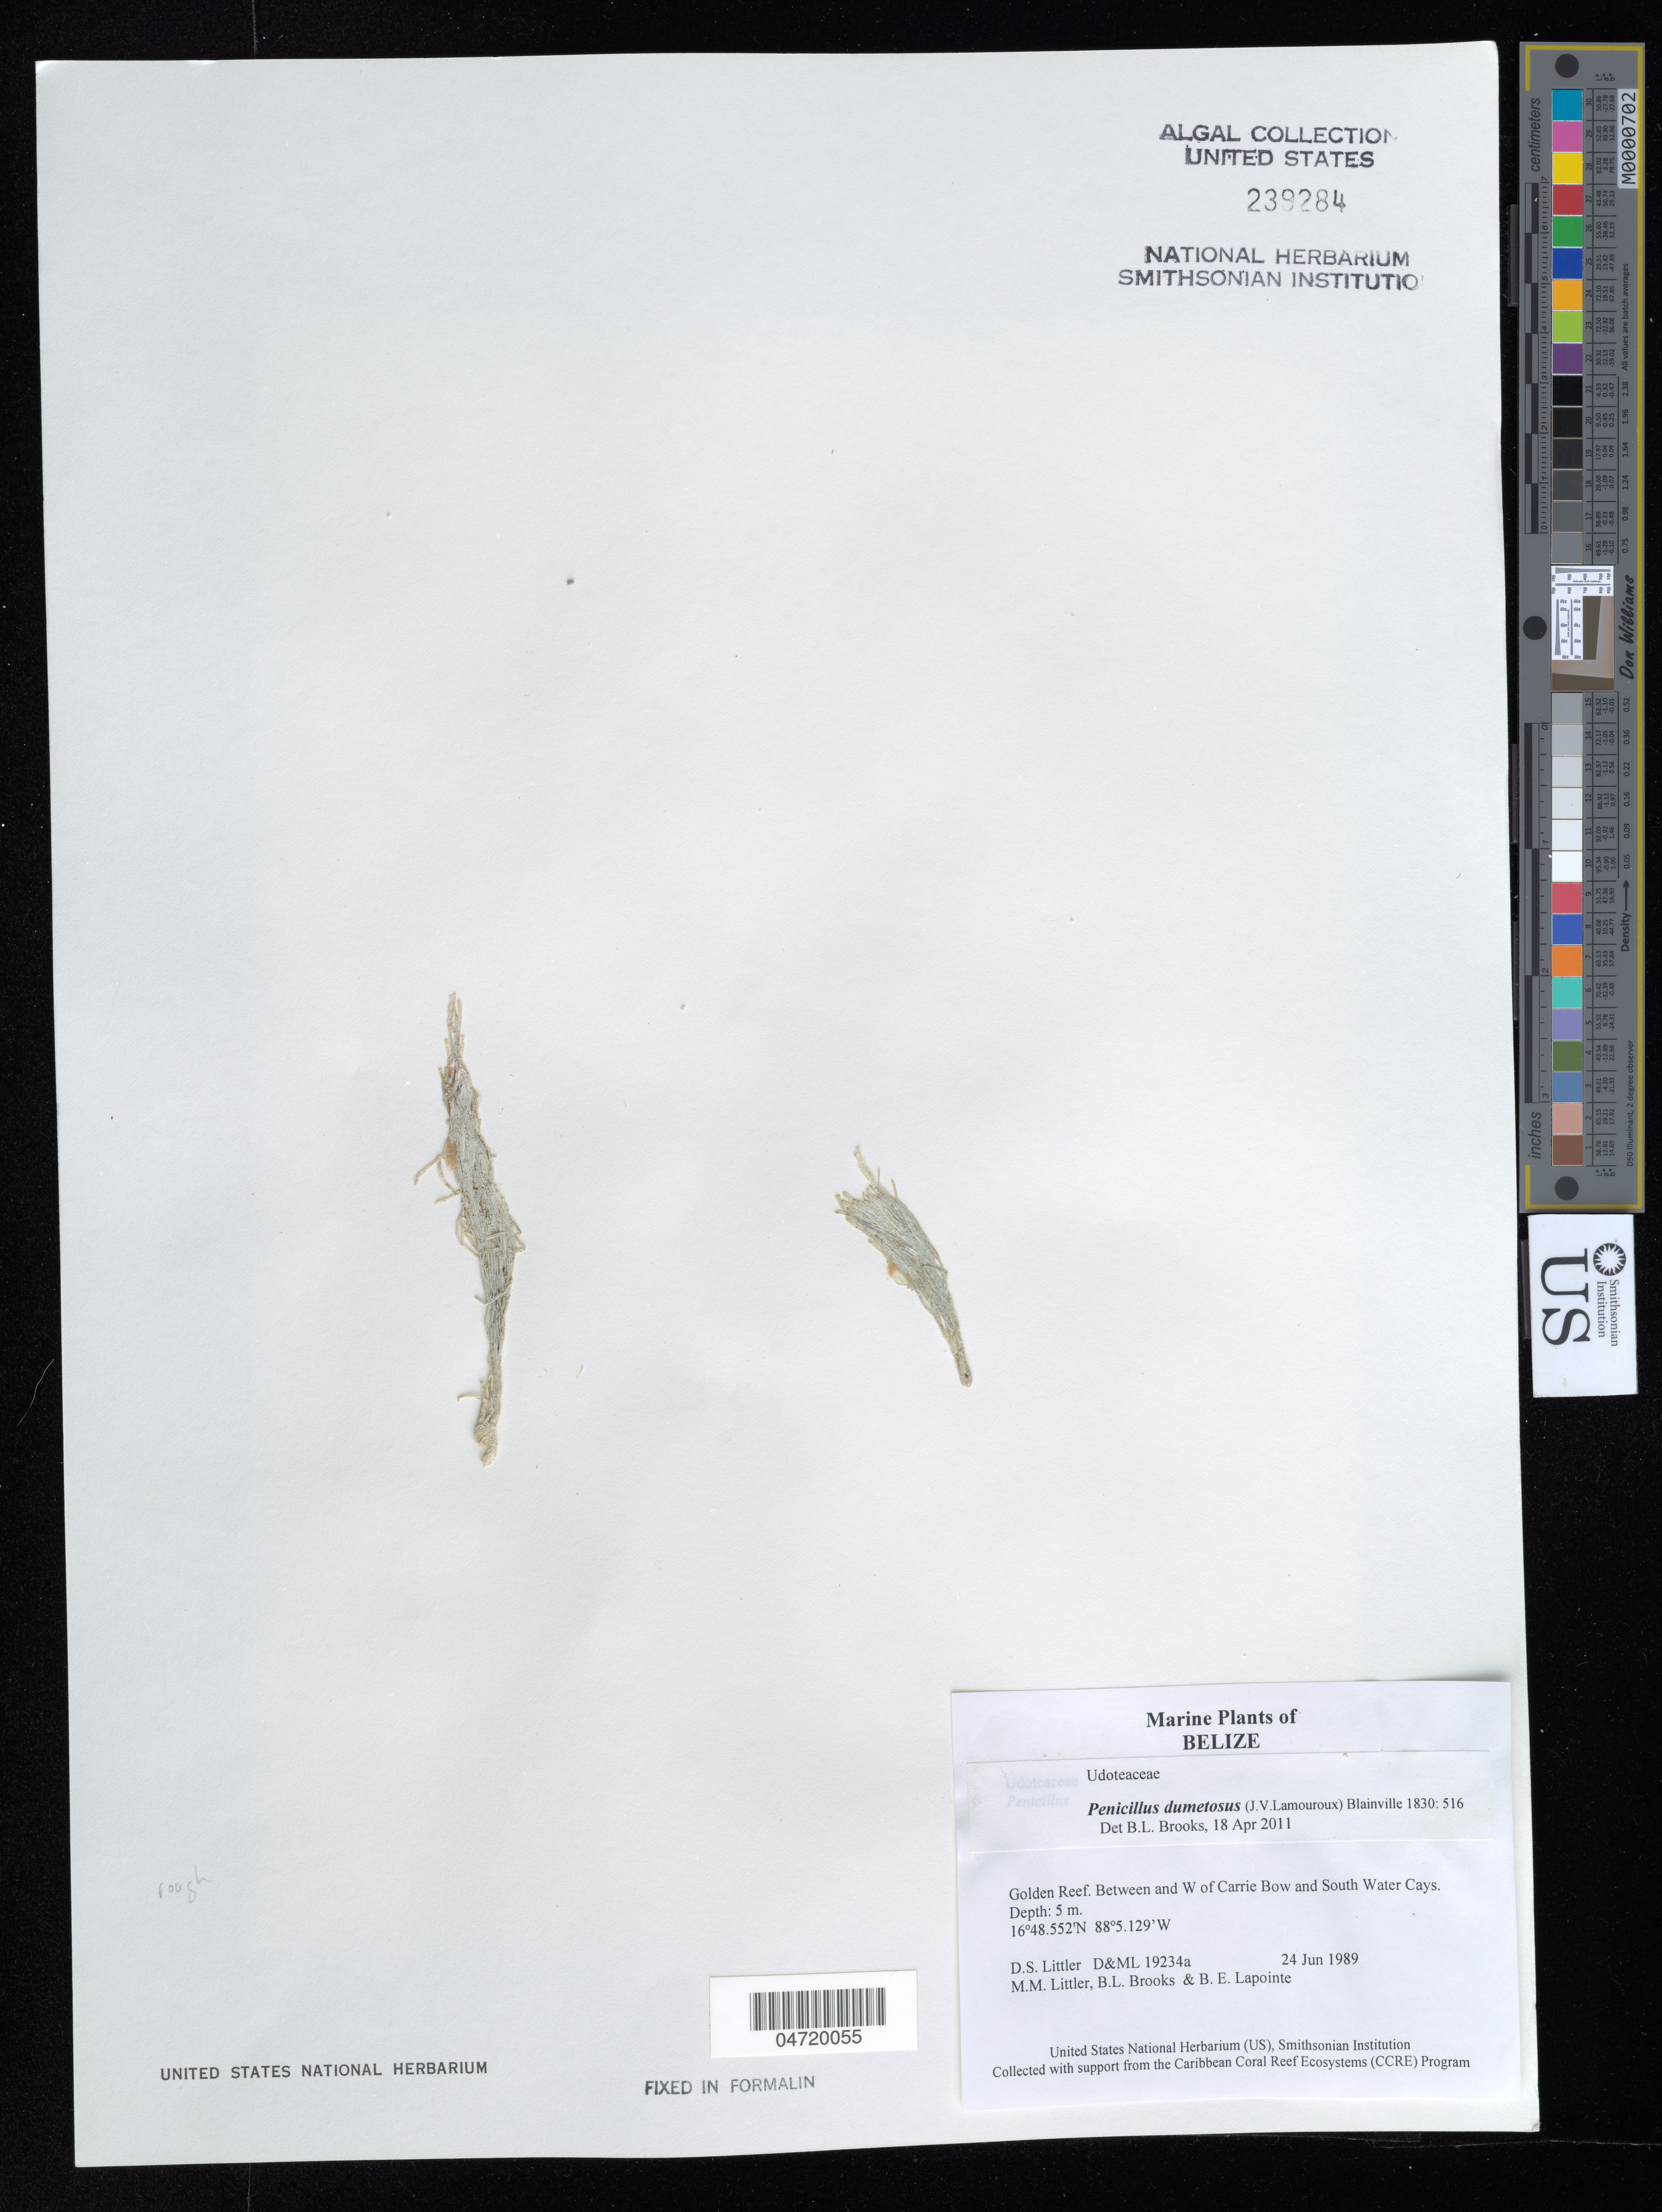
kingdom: Plantae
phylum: Chlorophyta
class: Ulvophyceae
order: Bryopsidales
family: Udoteaceae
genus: Penicillus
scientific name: Penicillus dumetosus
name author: (J.V.Lamouroux) Blainville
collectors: D. S. Littler, M. M. Littler, B. Brooks & B. Lapointe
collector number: D&ML19234a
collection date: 1989-06-24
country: Belize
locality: Golden Reef. Between and W of Carrie Bow and South Water Cays.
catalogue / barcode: US 239284